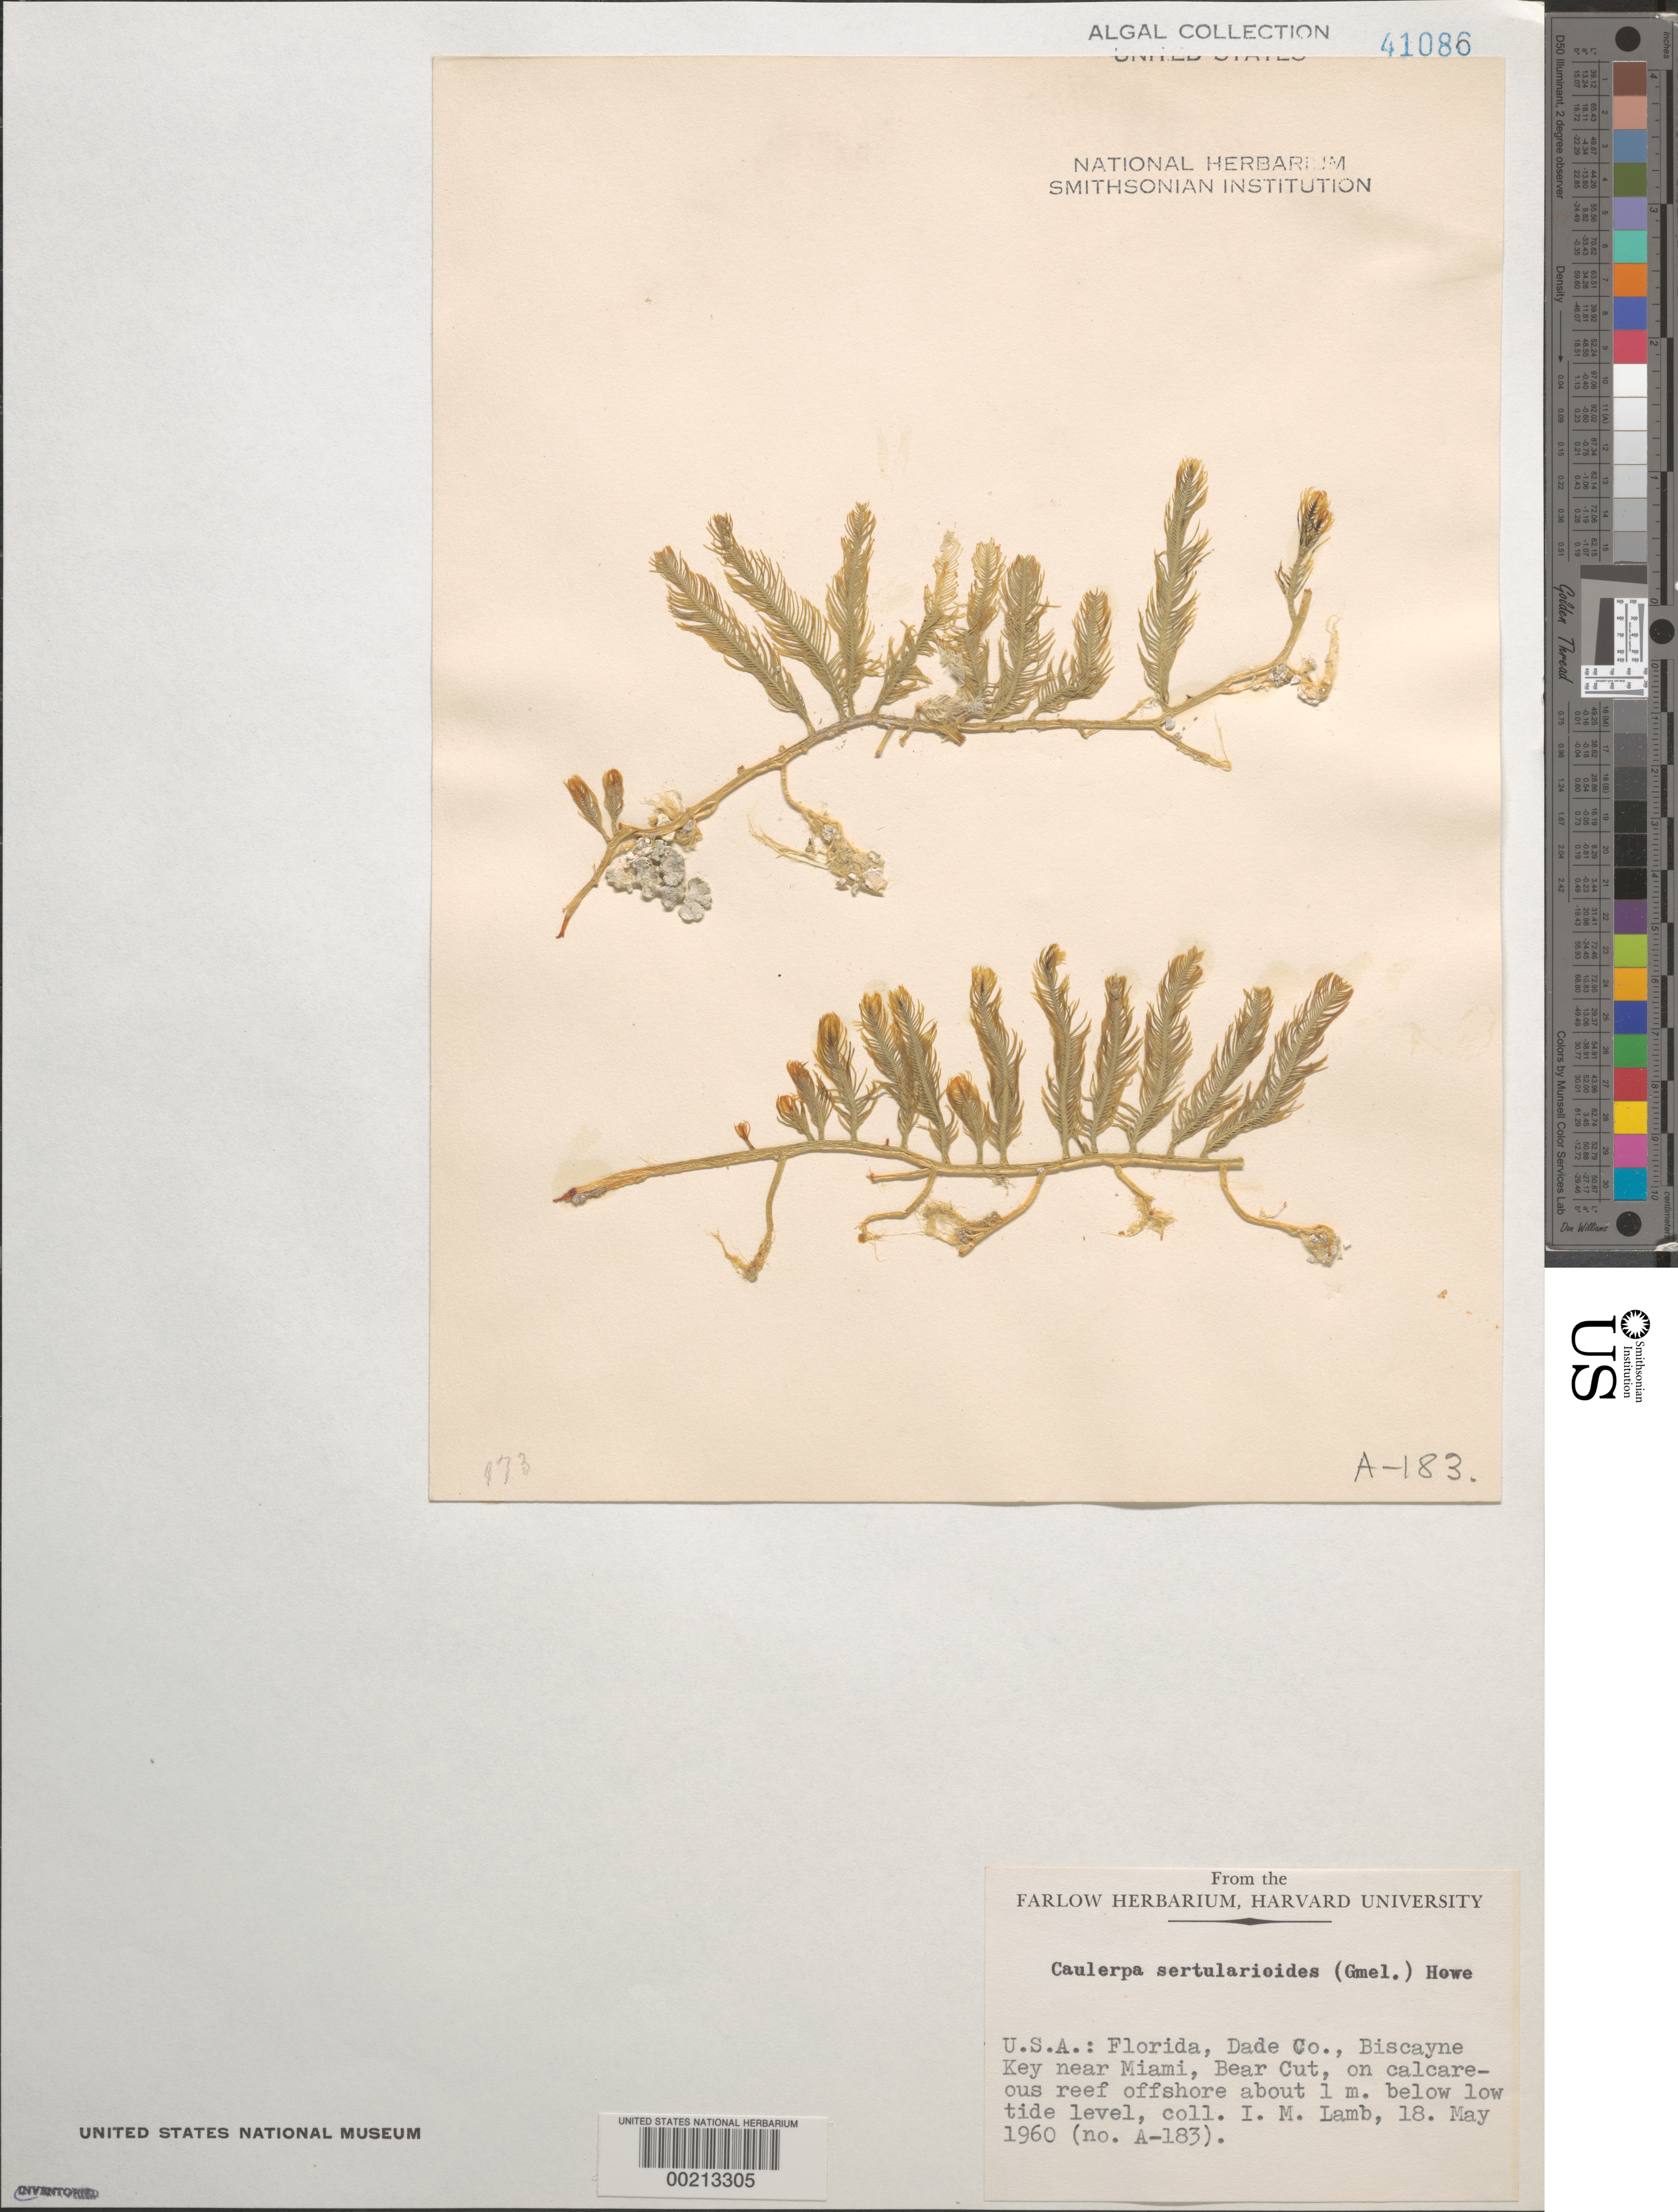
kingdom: Plantae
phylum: Chlorophyta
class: Ulvophyceae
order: Bryopsidales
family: Caulerpaceae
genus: Caulerpa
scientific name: Caulerpa sertularioides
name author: (S.G. Gmel.) M. Howe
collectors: I. M. Lamb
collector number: A-183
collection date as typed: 18 May 1960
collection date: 1960-05-18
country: United States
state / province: Florida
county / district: Miami-Dade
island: Key Biscayne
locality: Bear Cut, near Miami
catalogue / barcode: US 41086